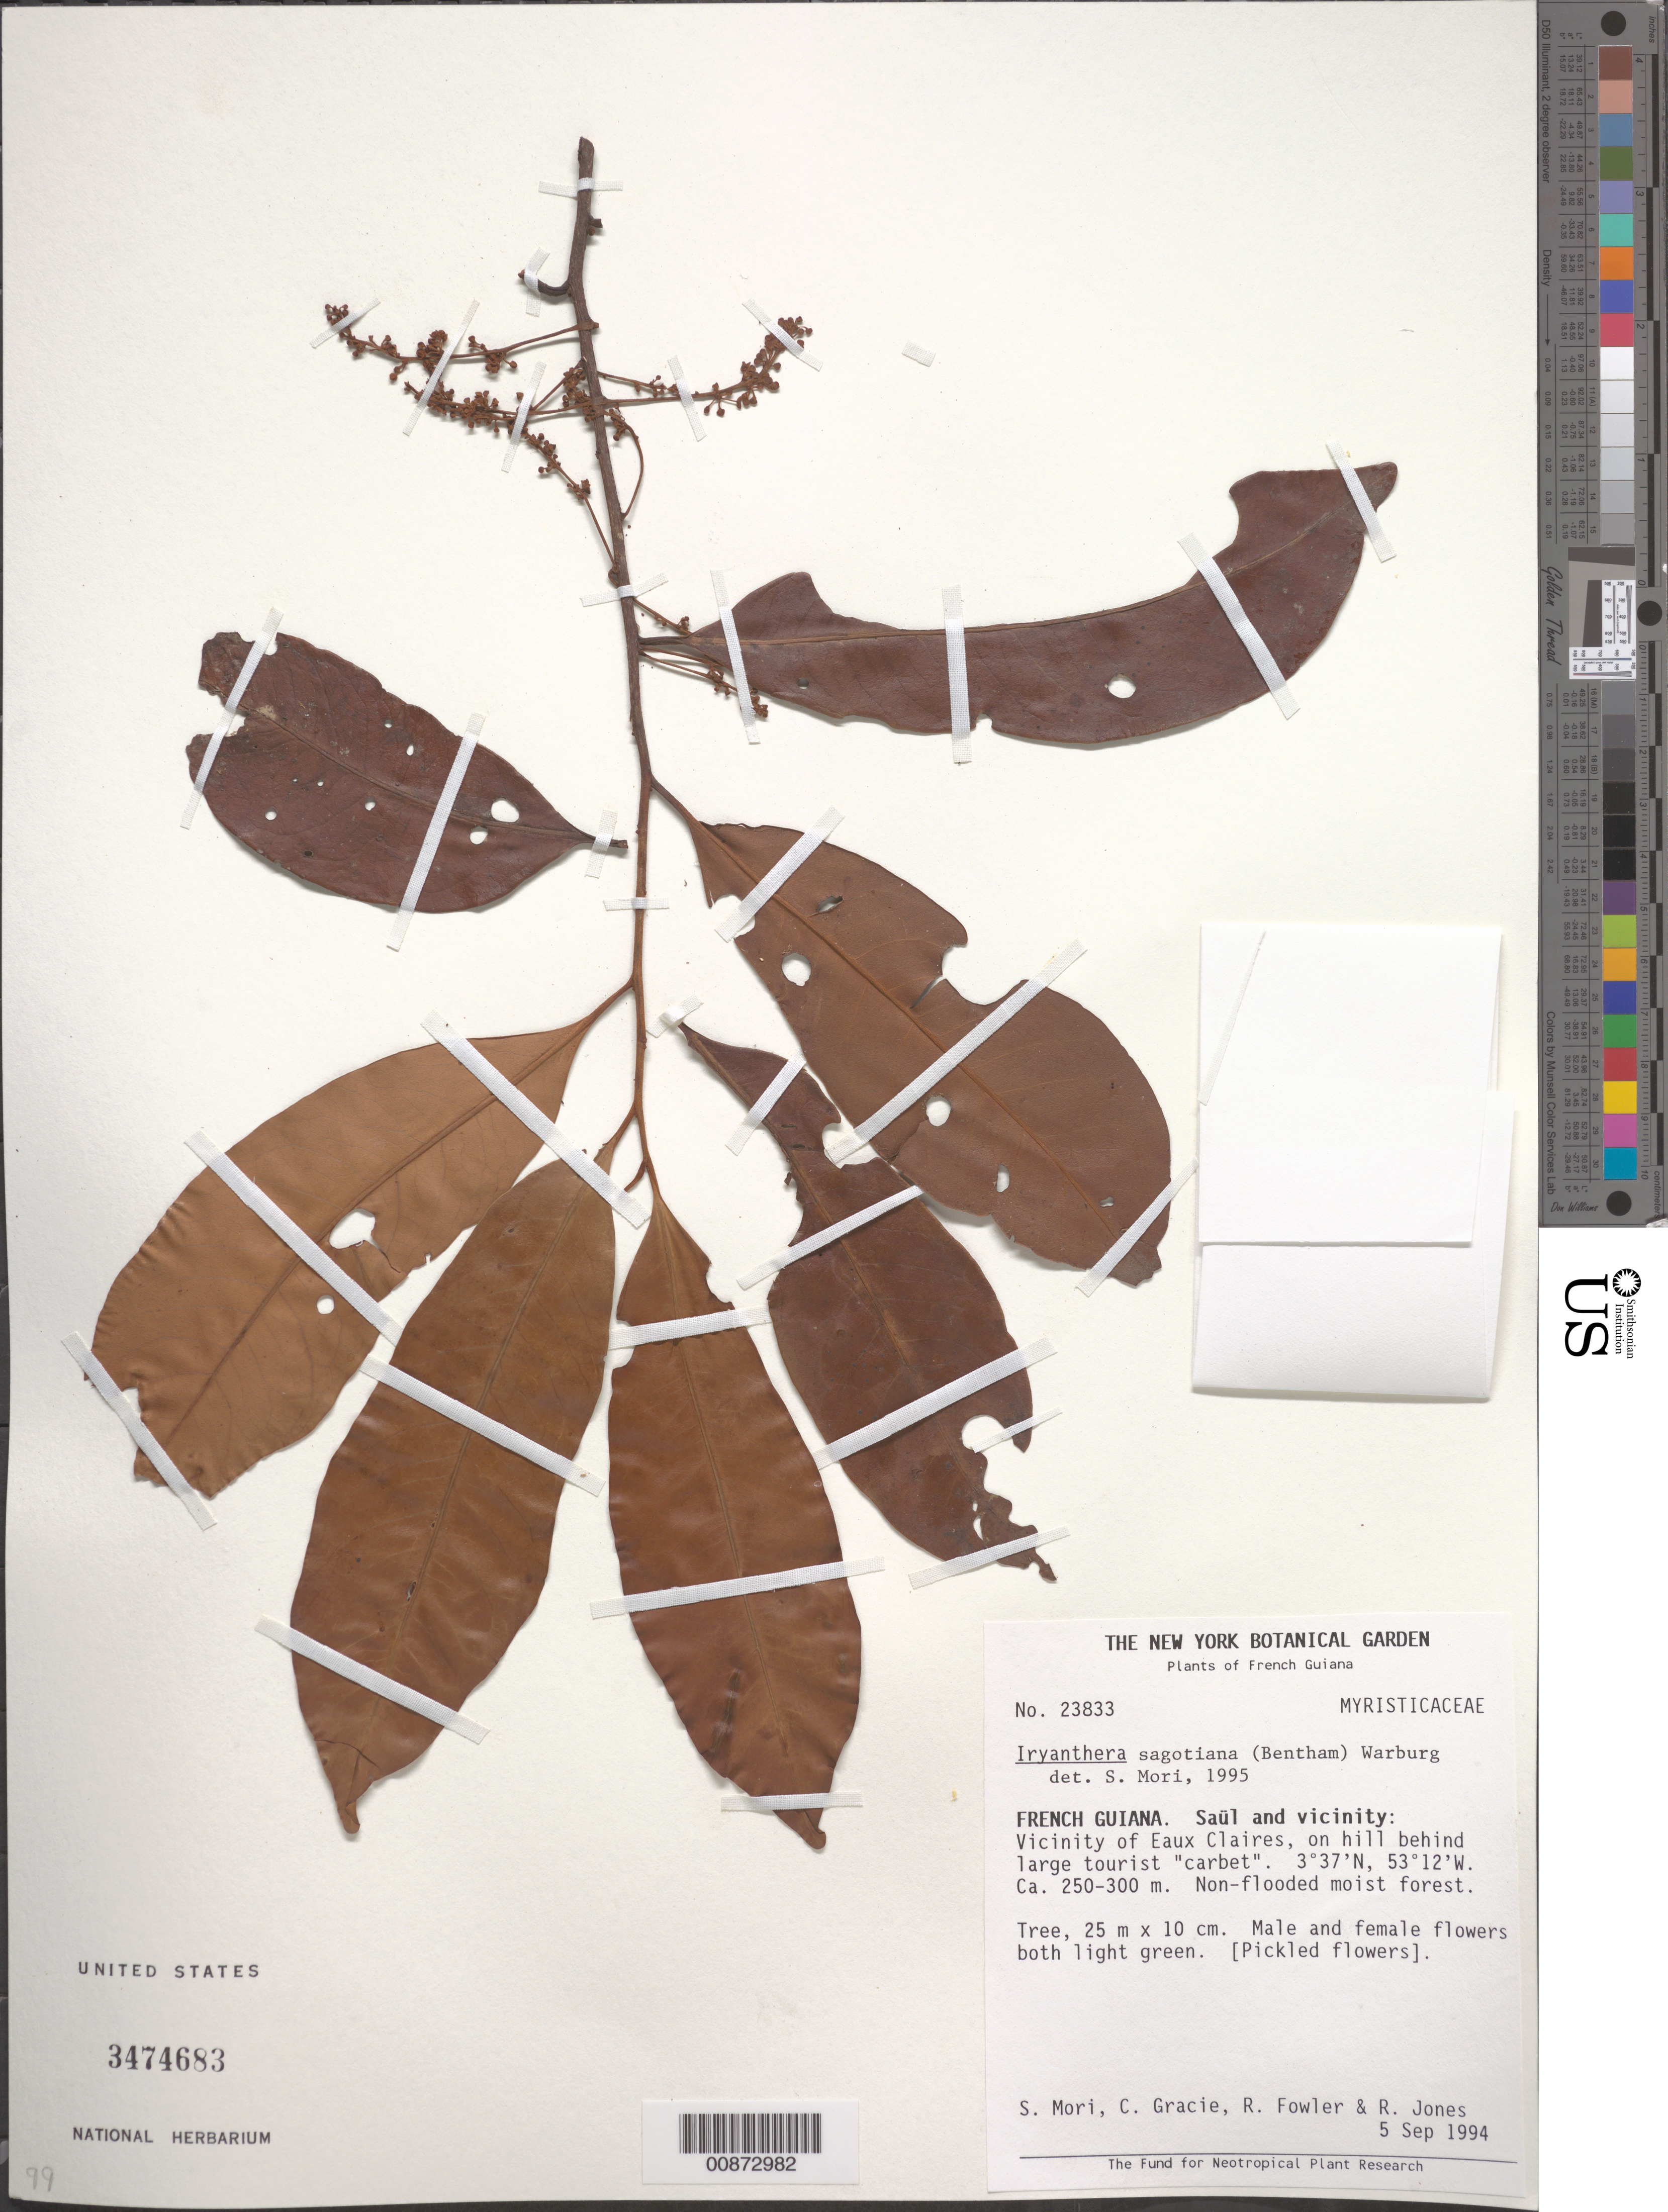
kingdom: Plantae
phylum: Tracheophyta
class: Magnoliopsida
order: Magnoliales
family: Myristicaceae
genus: Iryanthera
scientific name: Iryanthera sagotiana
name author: (Benth.) Warb.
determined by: Mori, Scott A.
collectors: S. Mori, C. A. Gracie, R. Fowler & R. Jones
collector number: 23833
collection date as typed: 5-Sep-94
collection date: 1994-09-05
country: French Guiana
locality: Saül and vic., near Eaux Claires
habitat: Non-flooded moist forest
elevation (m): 250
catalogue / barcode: US 3474683